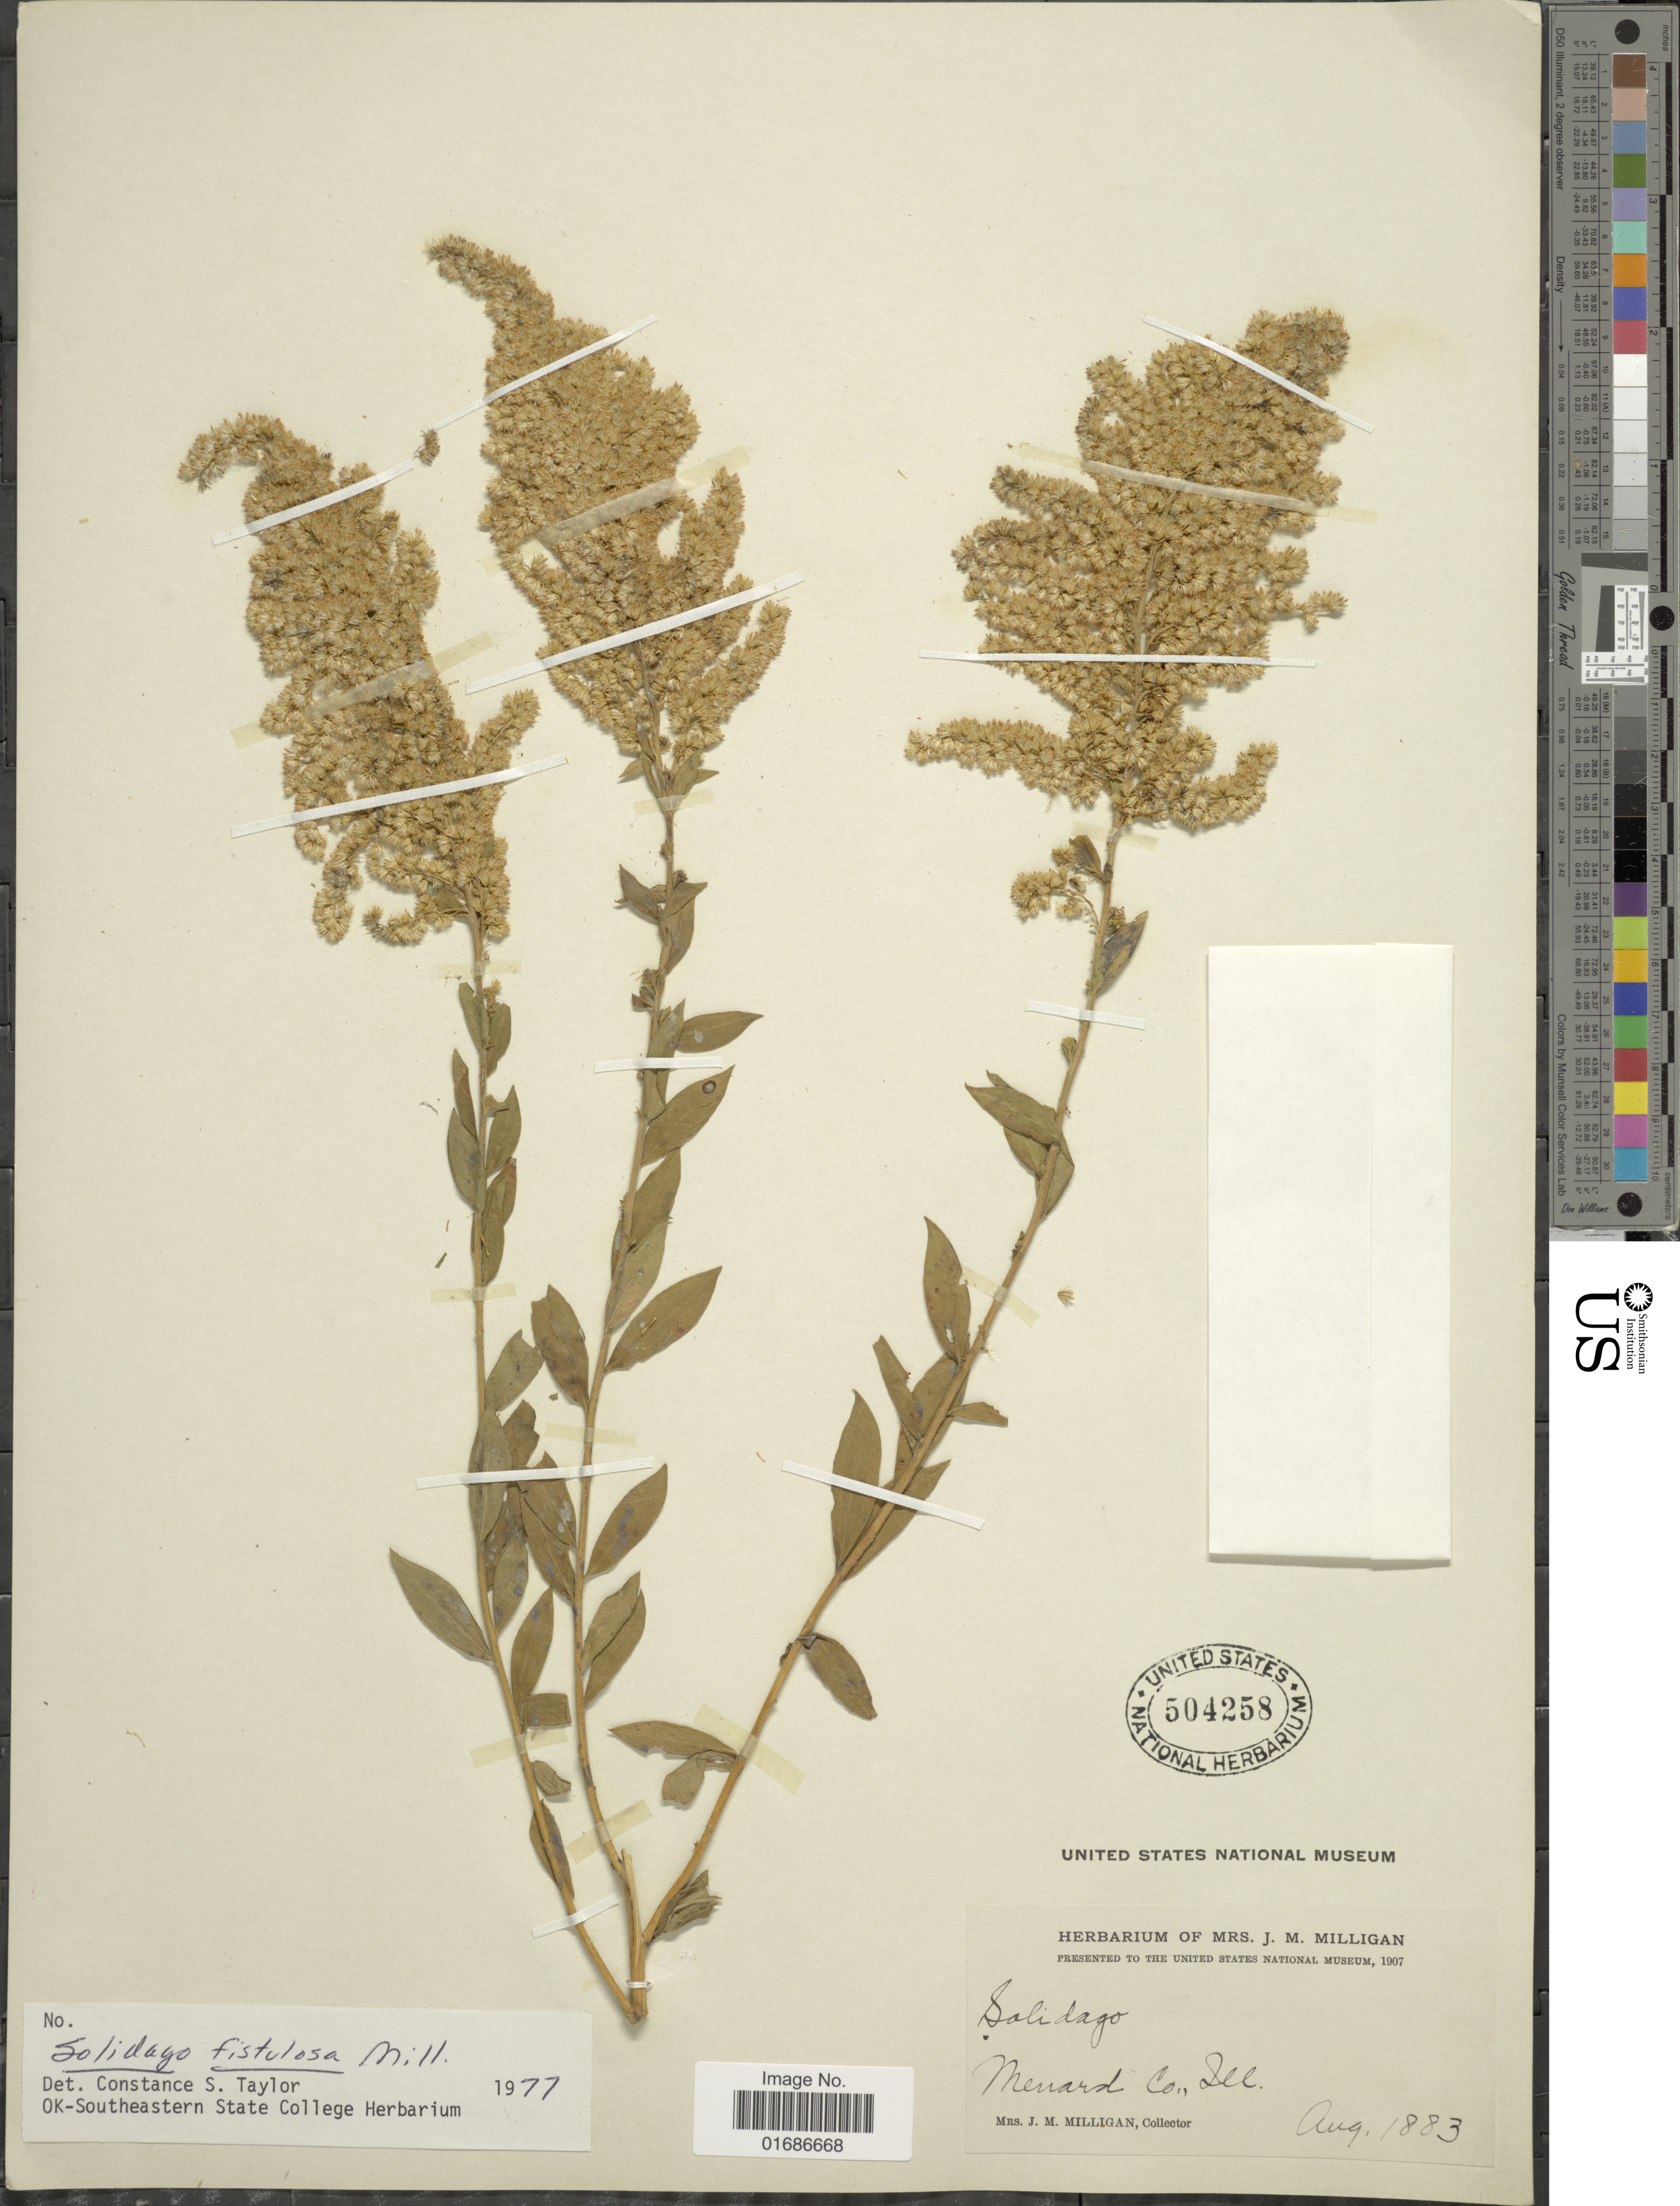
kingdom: Plantae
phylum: Tracheophyta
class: Magnoliopsida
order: Asterales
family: Asteraceae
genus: Solidago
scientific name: Solidago fistulosa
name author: Mill.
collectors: J. M. Milligan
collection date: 1883-08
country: United States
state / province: Illinois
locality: Menard Co.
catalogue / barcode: US 504258